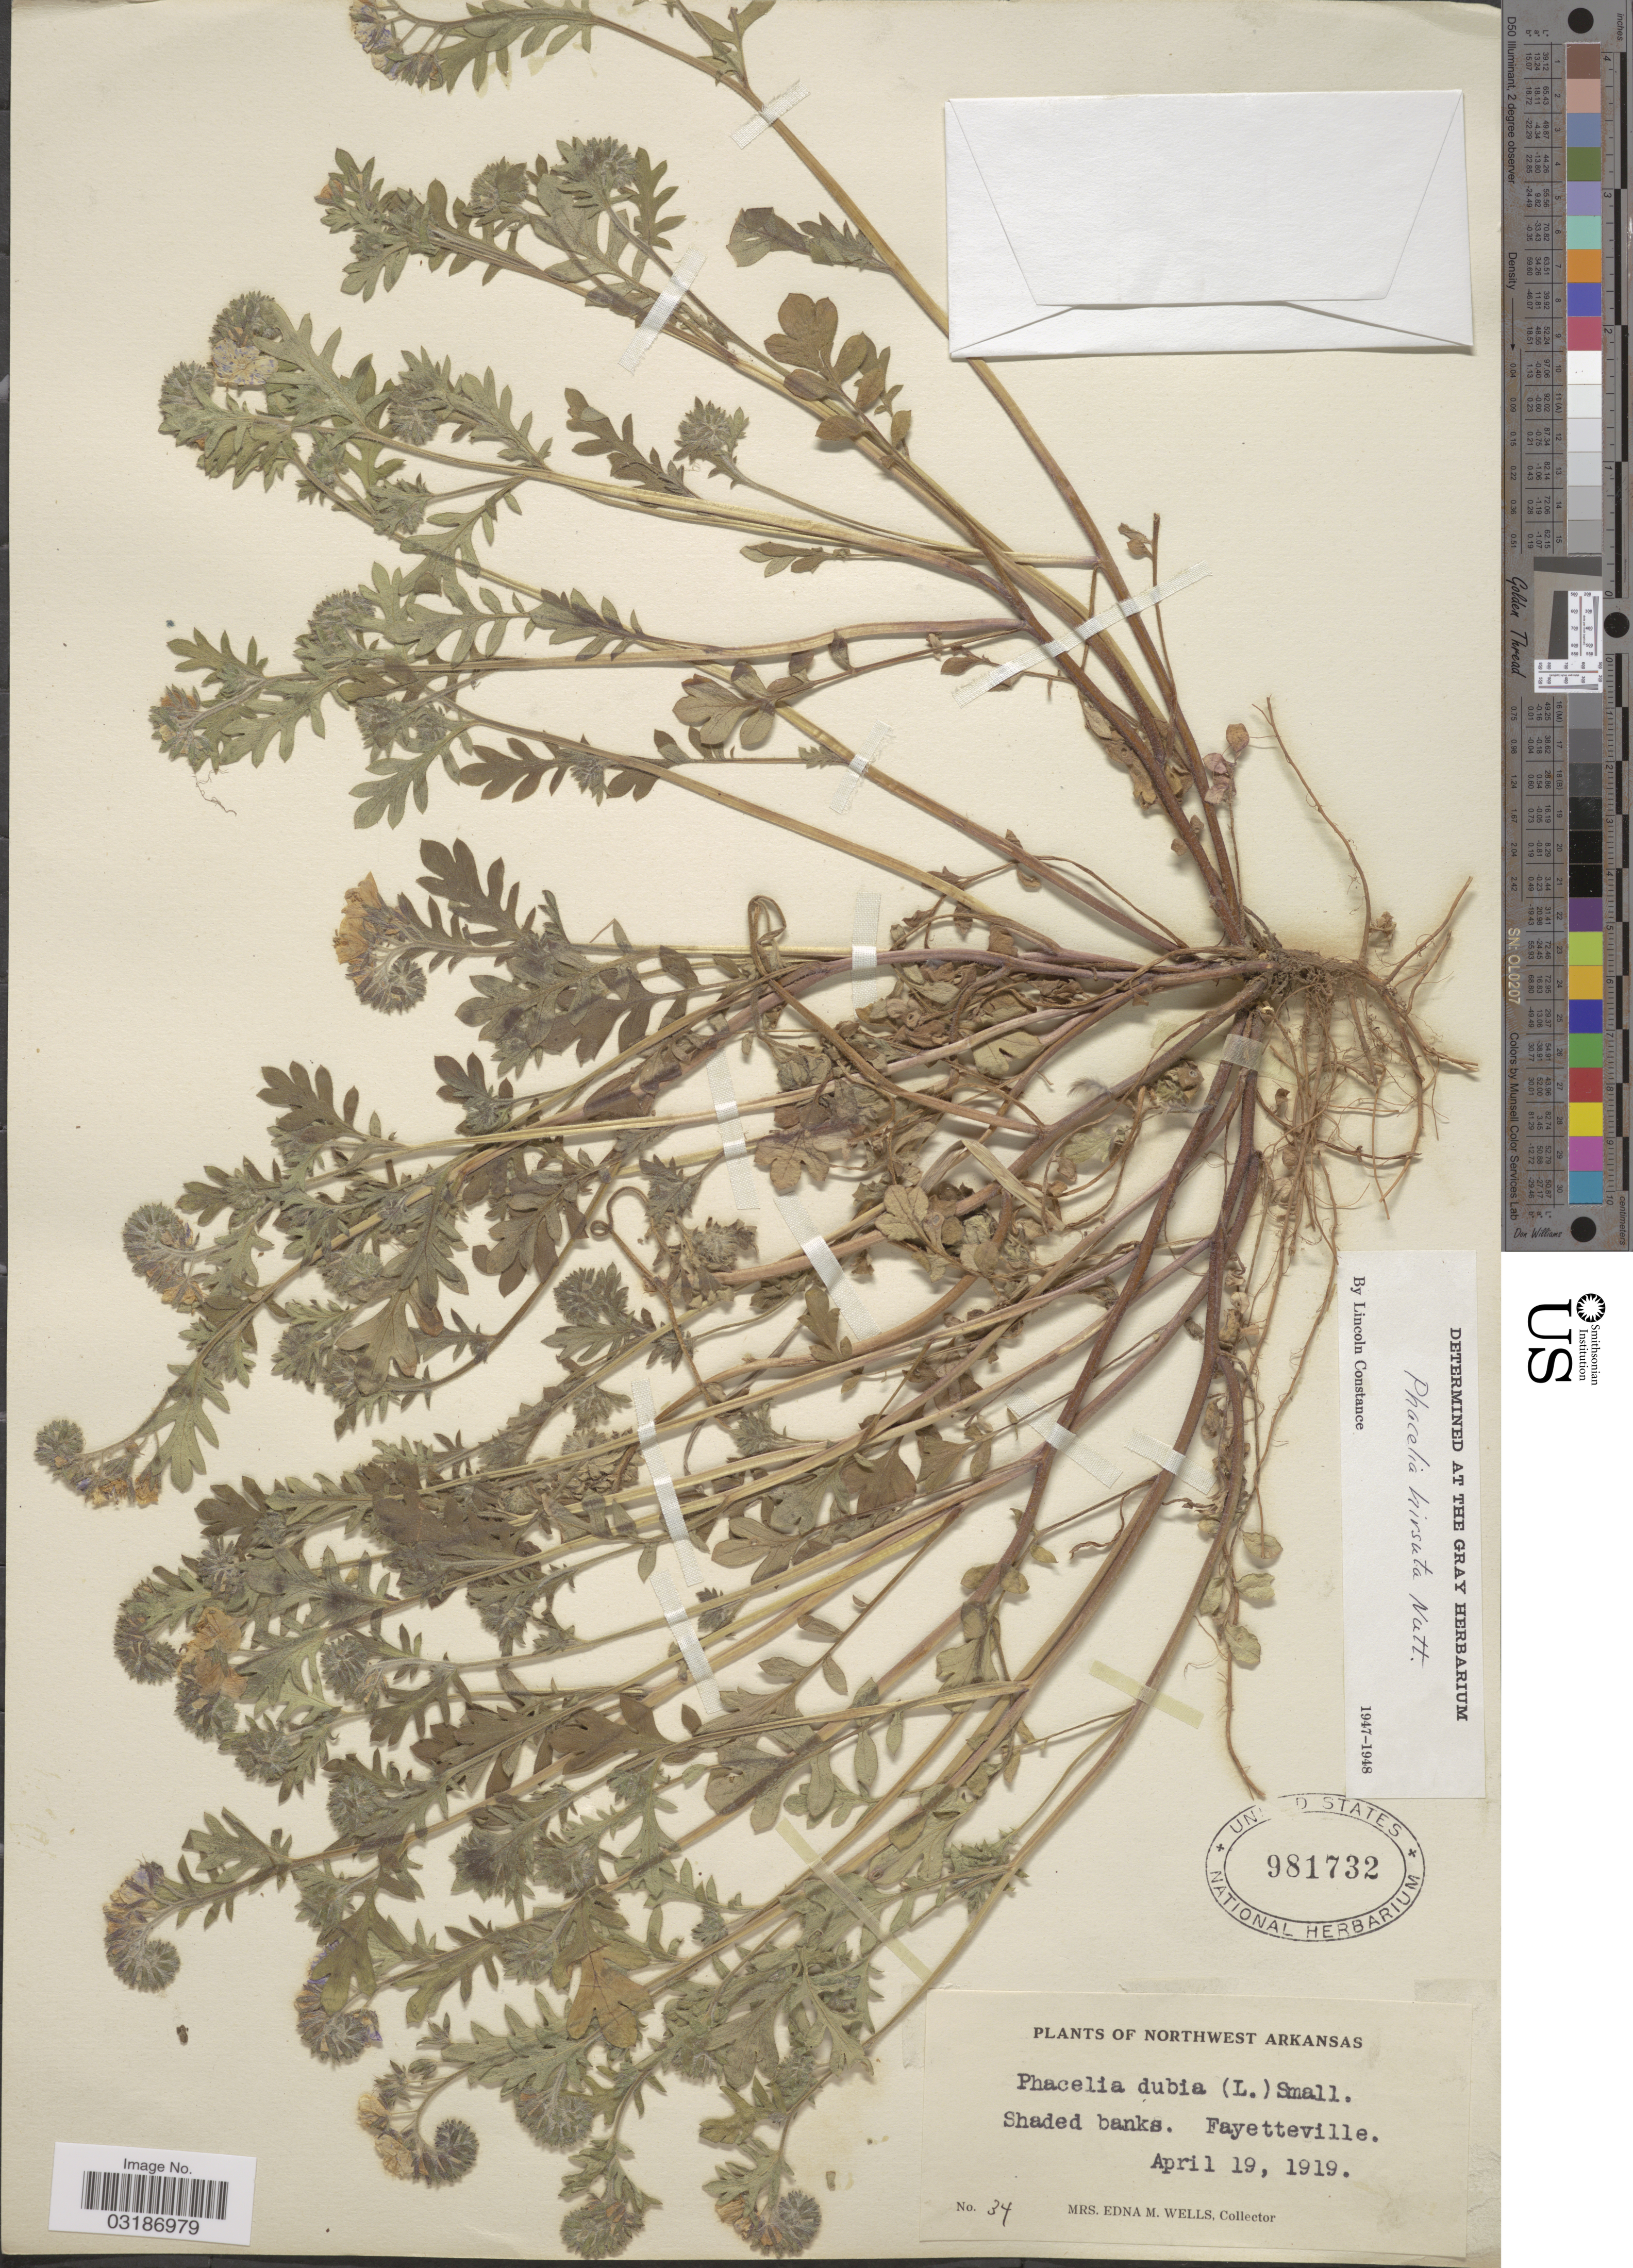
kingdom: Plantae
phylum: Tracheophyta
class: Magnoliopsida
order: Boraginales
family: Hydrophyllaceae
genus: Phacelia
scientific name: Phacelia hirsuta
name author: Nutt.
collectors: E. M. Wells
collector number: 34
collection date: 1919-04-19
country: United States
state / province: Arkansas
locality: Northwest Arkansas. Shaded banks. Fayetteville.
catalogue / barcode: US 981732